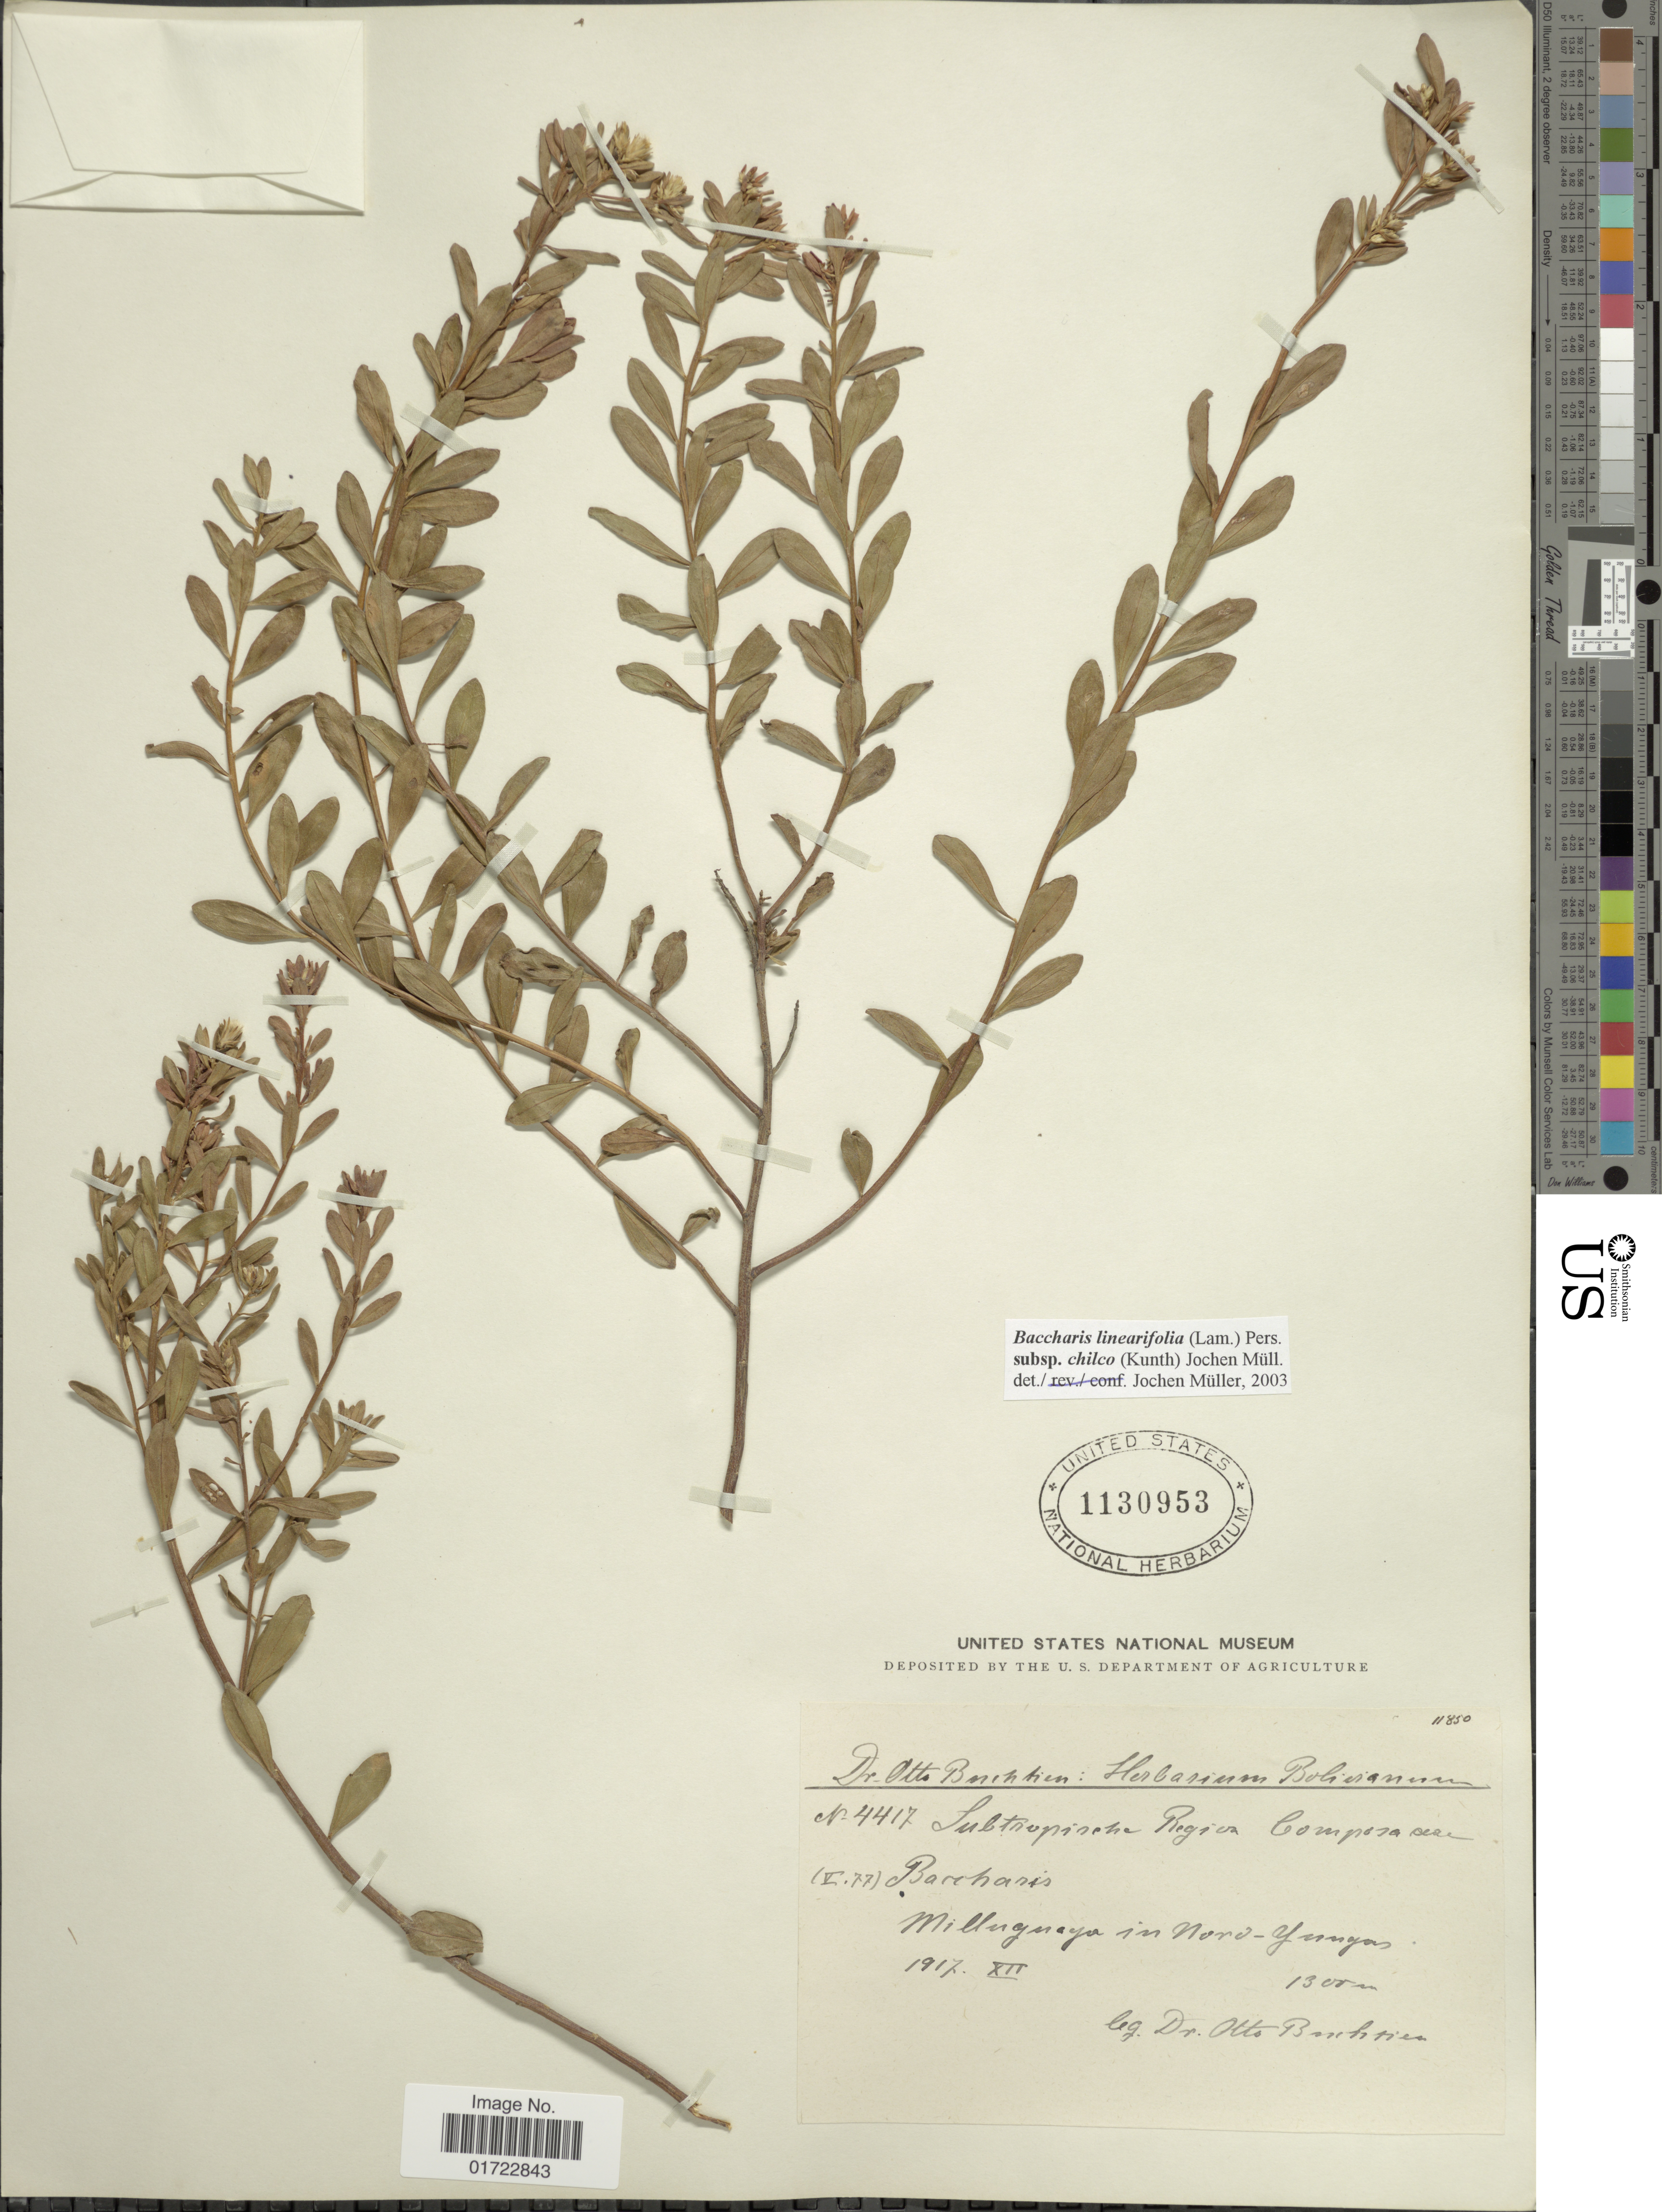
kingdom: Plantae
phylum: Tracheophyta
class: Magnoliopsida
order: Asterales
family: Asteraceae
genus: Baccharis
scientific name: Baccharis linearifolia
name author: (Lam.) Pers.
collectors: O. Buchtien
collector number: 4417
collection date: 1917-12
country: Bolivia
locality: Subtropische Region. Milluguaya in Nord-Yungas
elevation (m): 1300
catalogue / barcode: US 1130953